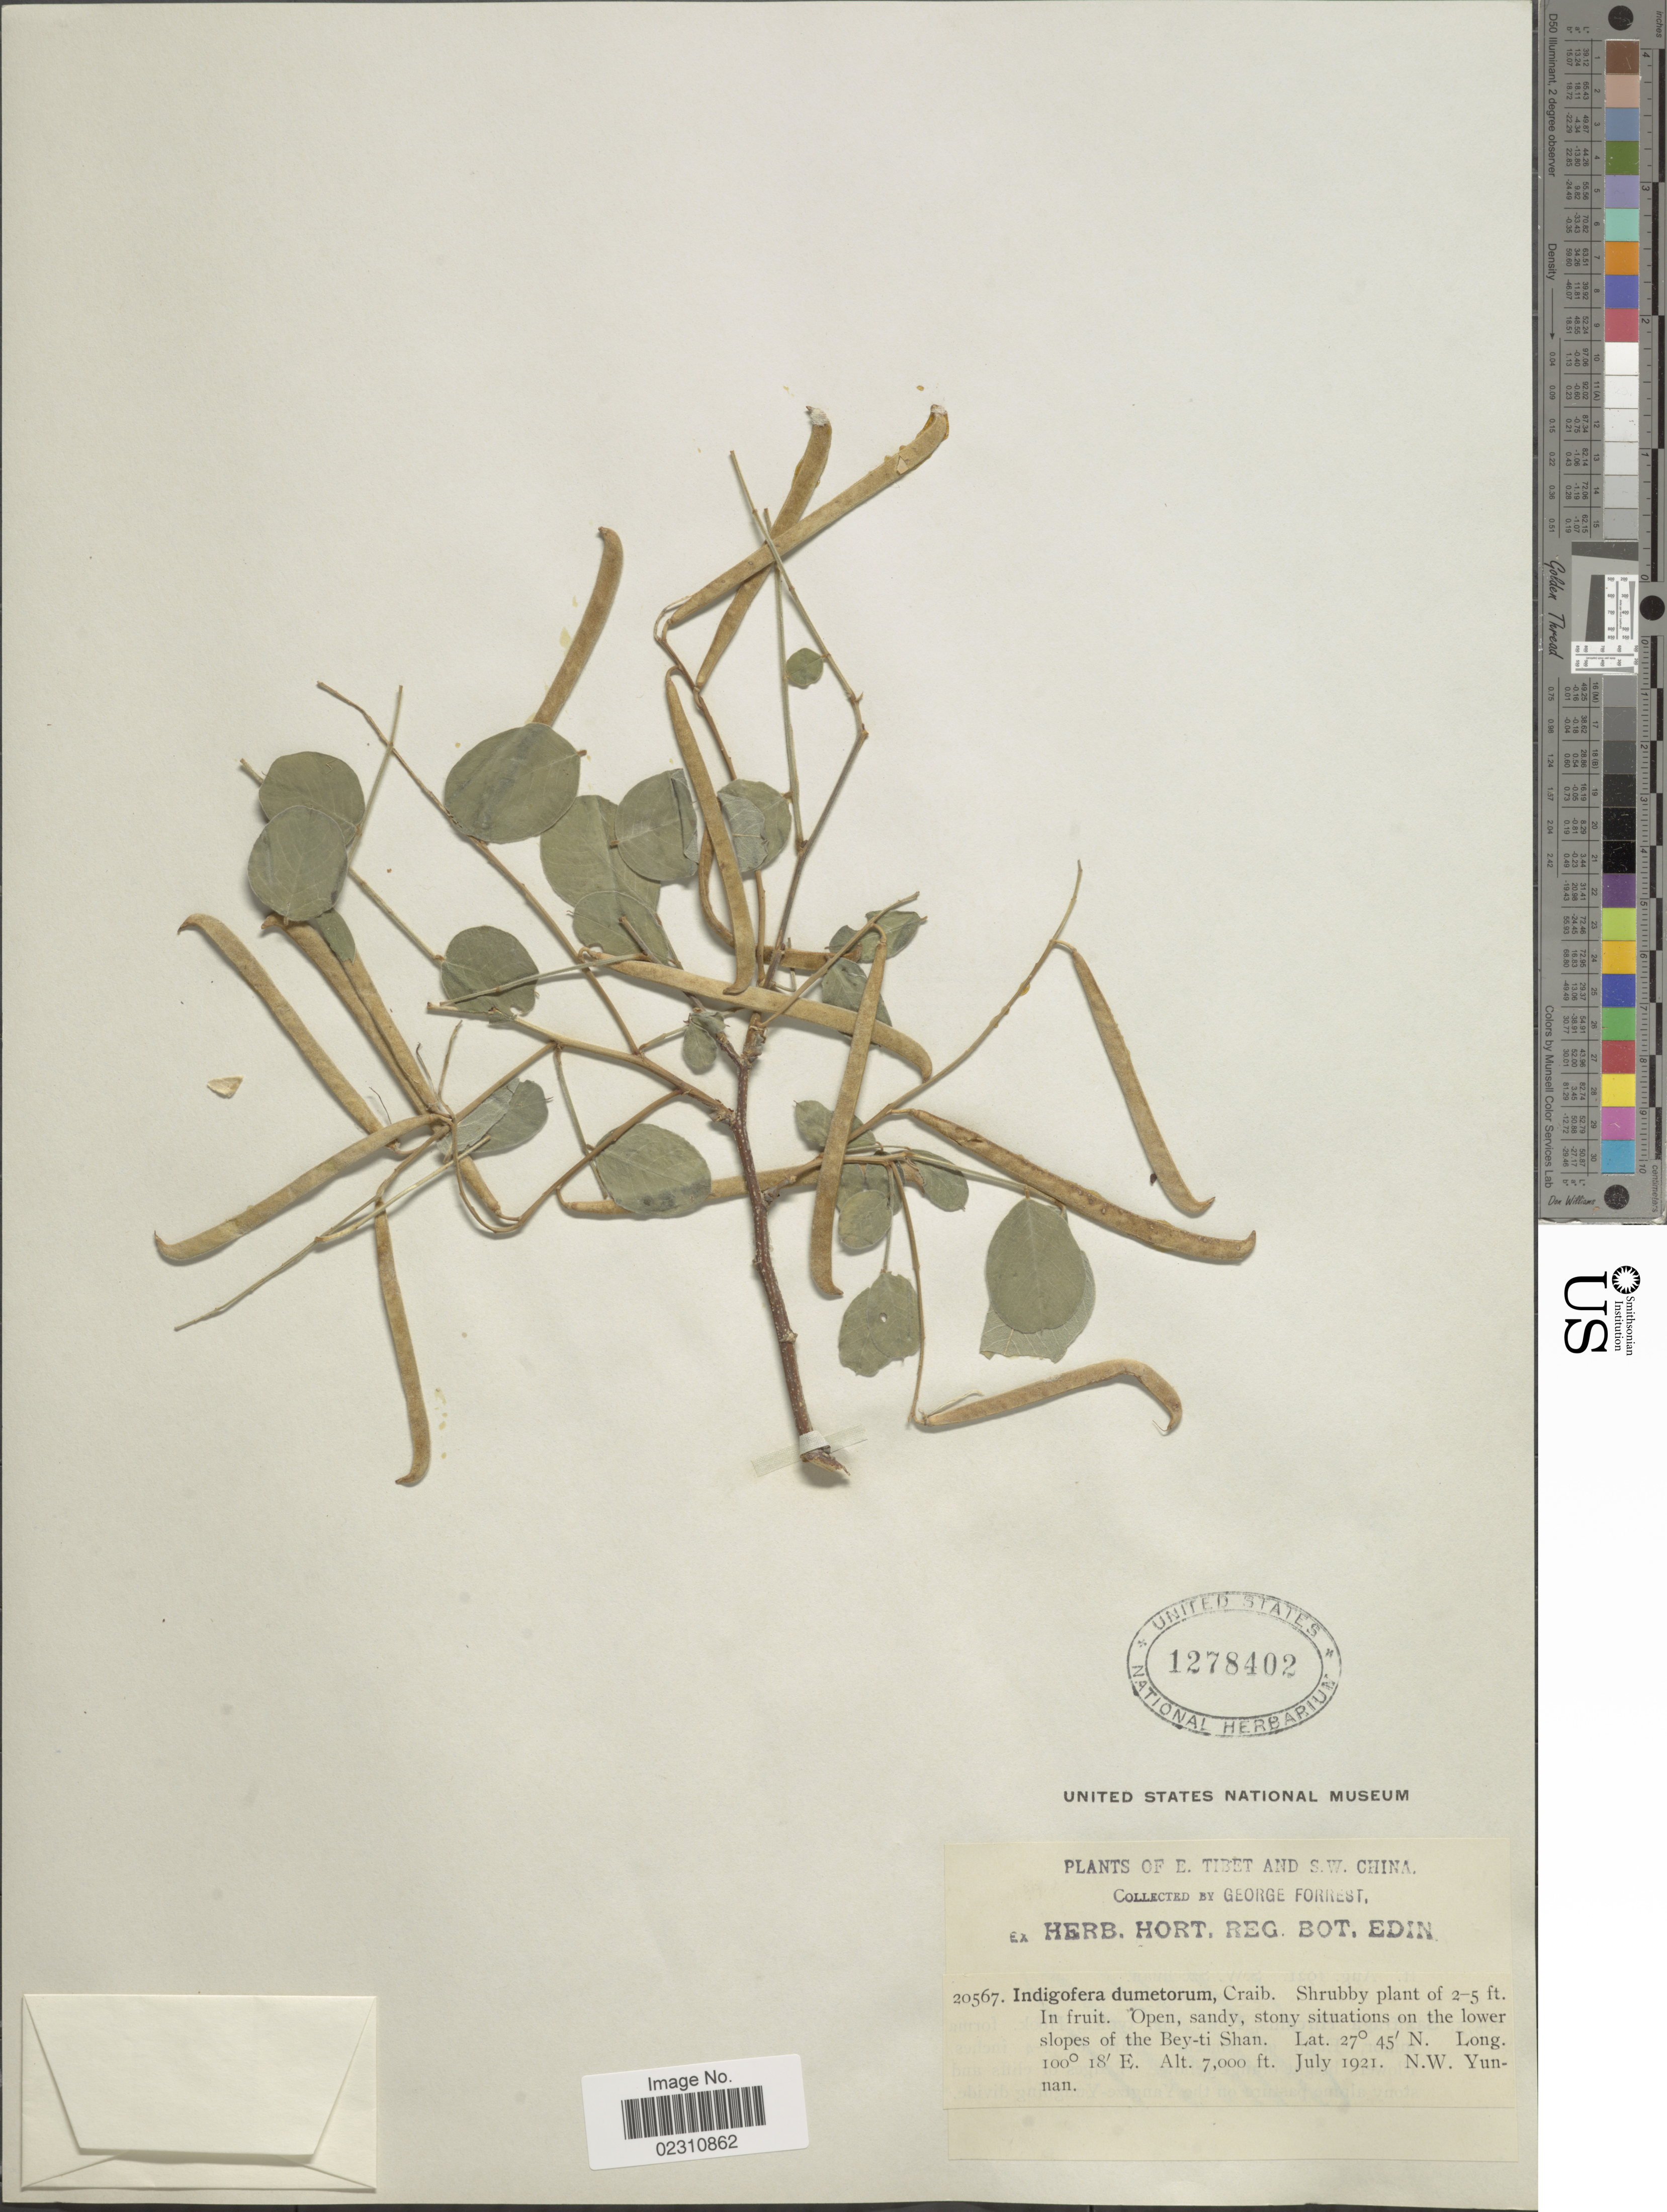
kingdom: Plantae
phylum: Tracheophyta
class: Magnoliopsida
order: Fabales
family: Fabaceae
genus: Indigofera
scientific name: Indigofera dumetorum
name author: Craib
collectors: G. Forrest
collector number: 20567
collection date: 1921-07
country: China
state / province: Yunnan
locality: E. Tibet and S.W. China. stony situations on the lower slopes of the Bey-ti Shan.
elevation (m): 2134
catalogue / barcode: US 1278402